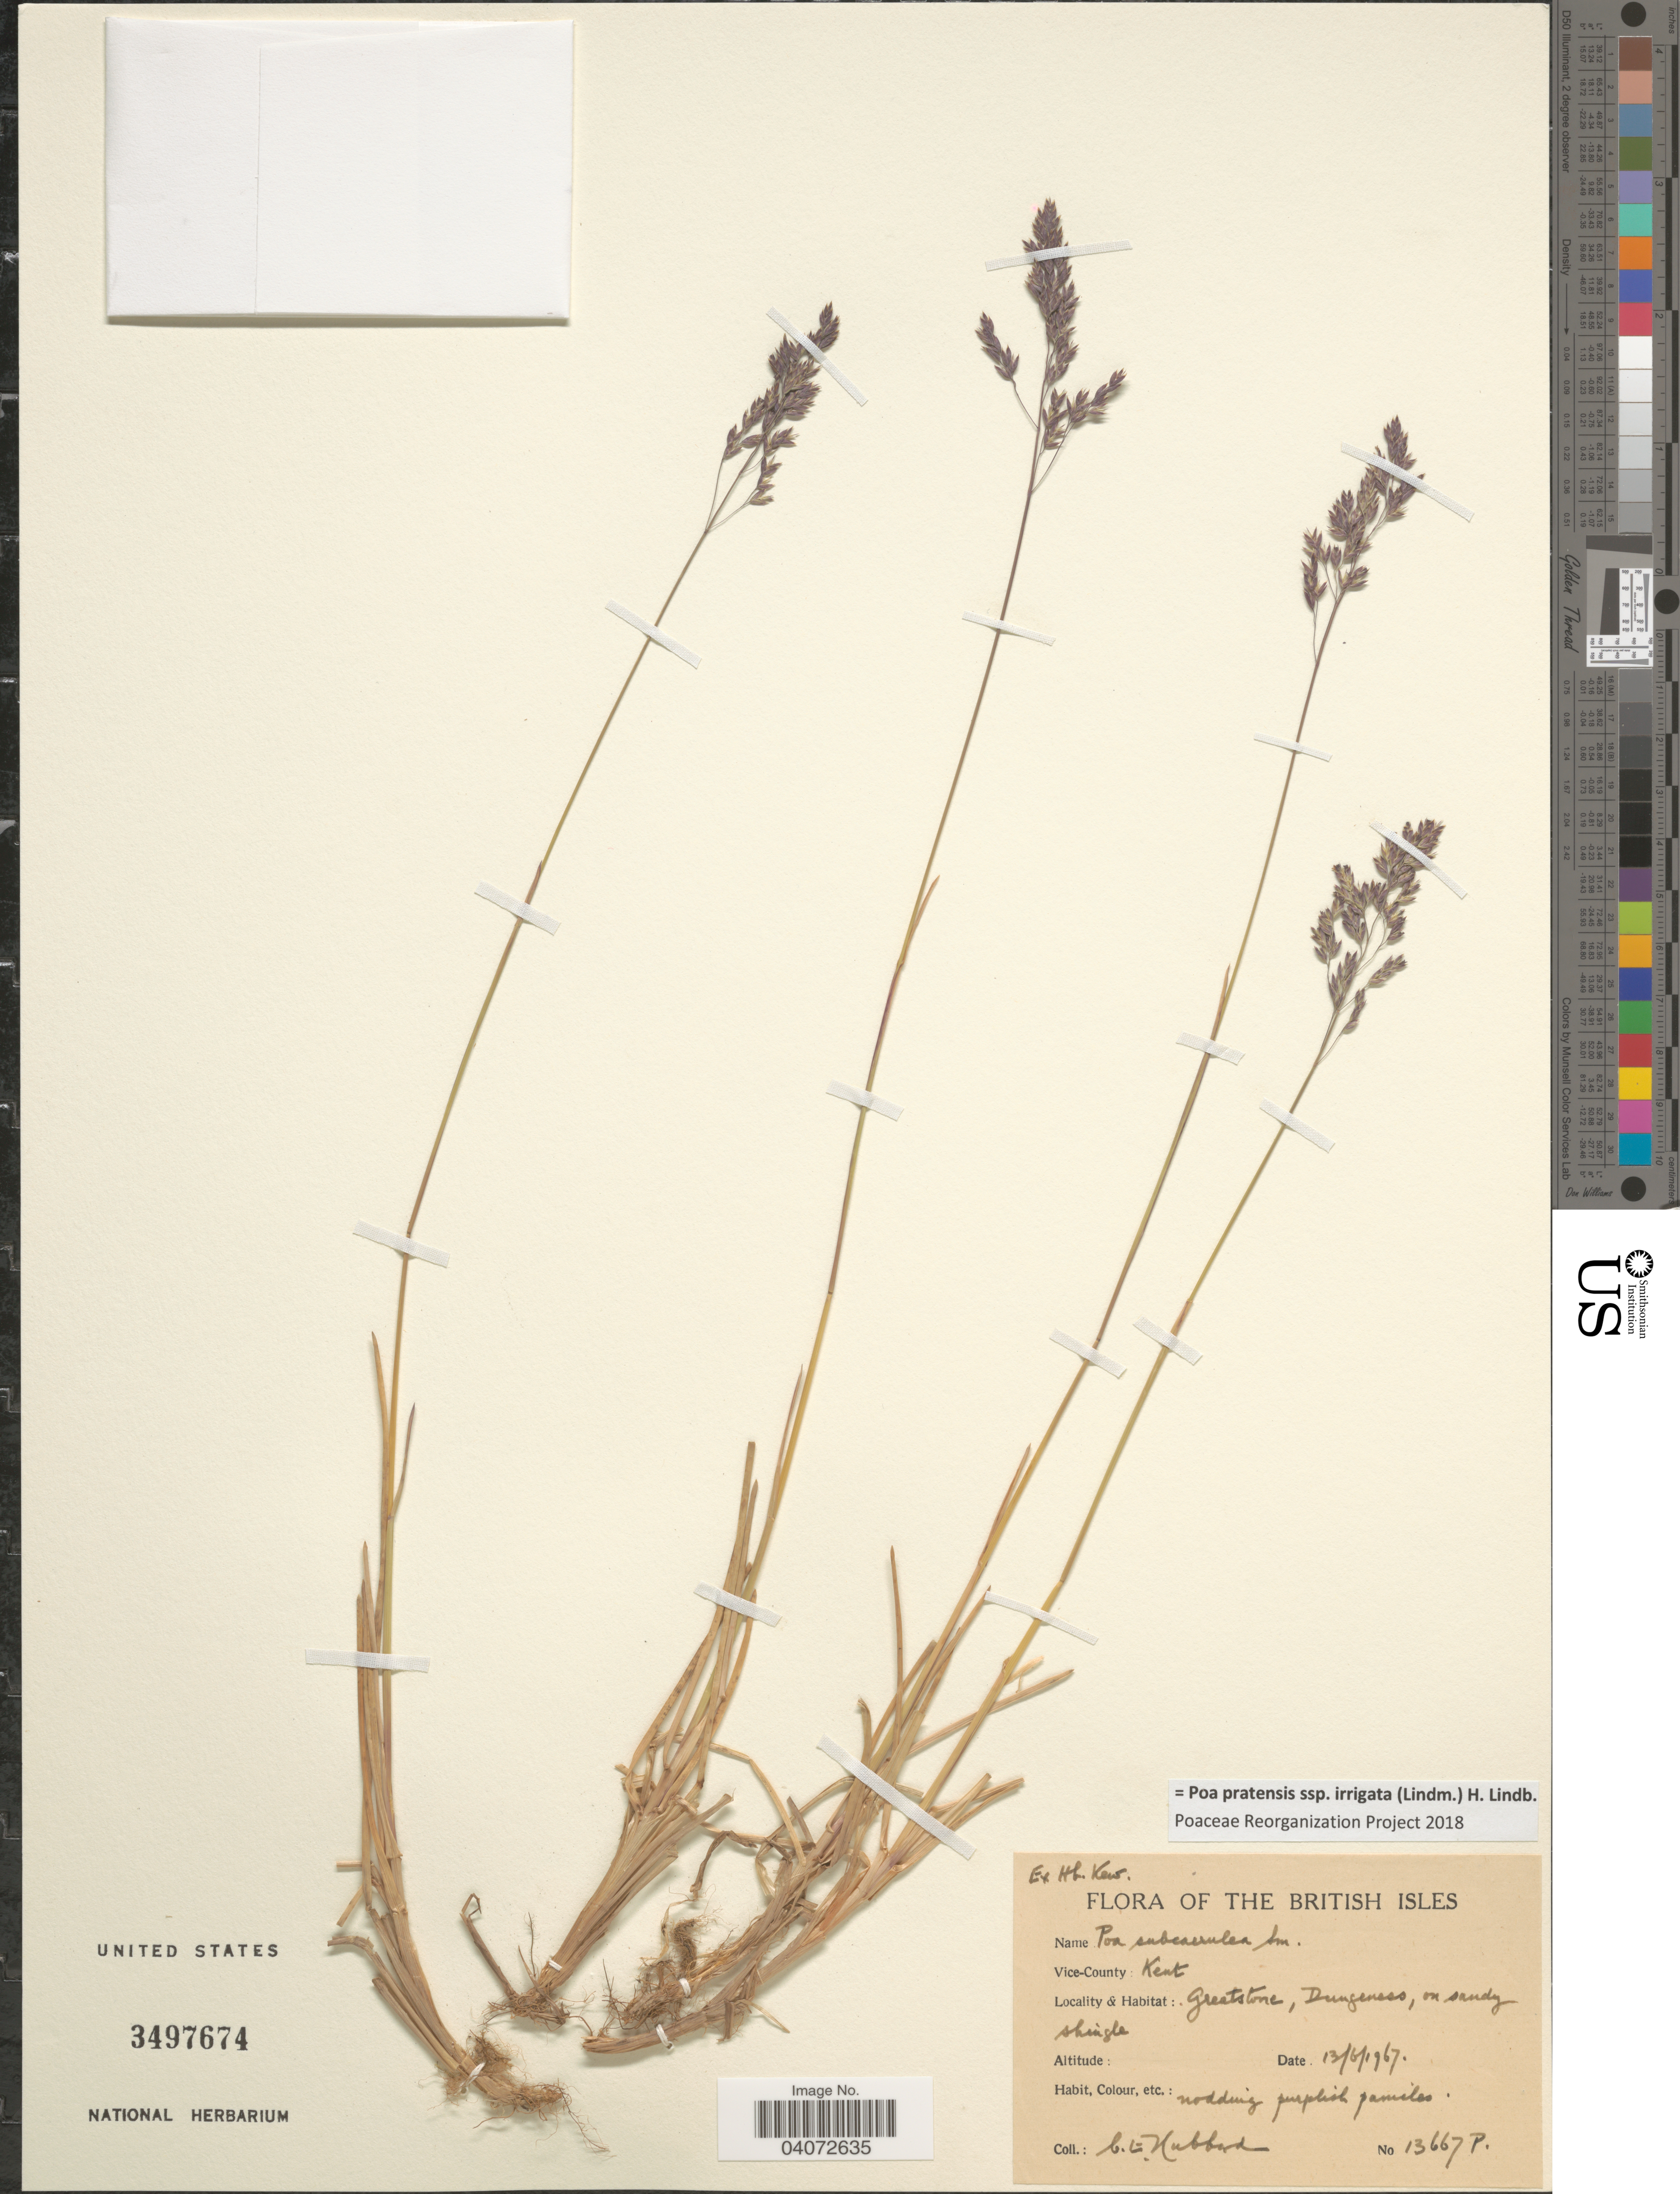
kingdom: Plantae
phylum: Tracheophyta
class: Liliopsida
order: Poales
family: Poaceae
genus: Poa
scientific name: Poa pratensis subsp. irrigata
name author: (Lindm.) H. Lindb.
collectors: C. E. Hubbard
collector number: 13667P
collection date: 1967-06-13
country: United Kingdom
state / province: England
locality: The British Isles. Vice-County: Kent. Greatstone, Dungeness, on sandy shingle.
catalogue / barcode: US 3497674